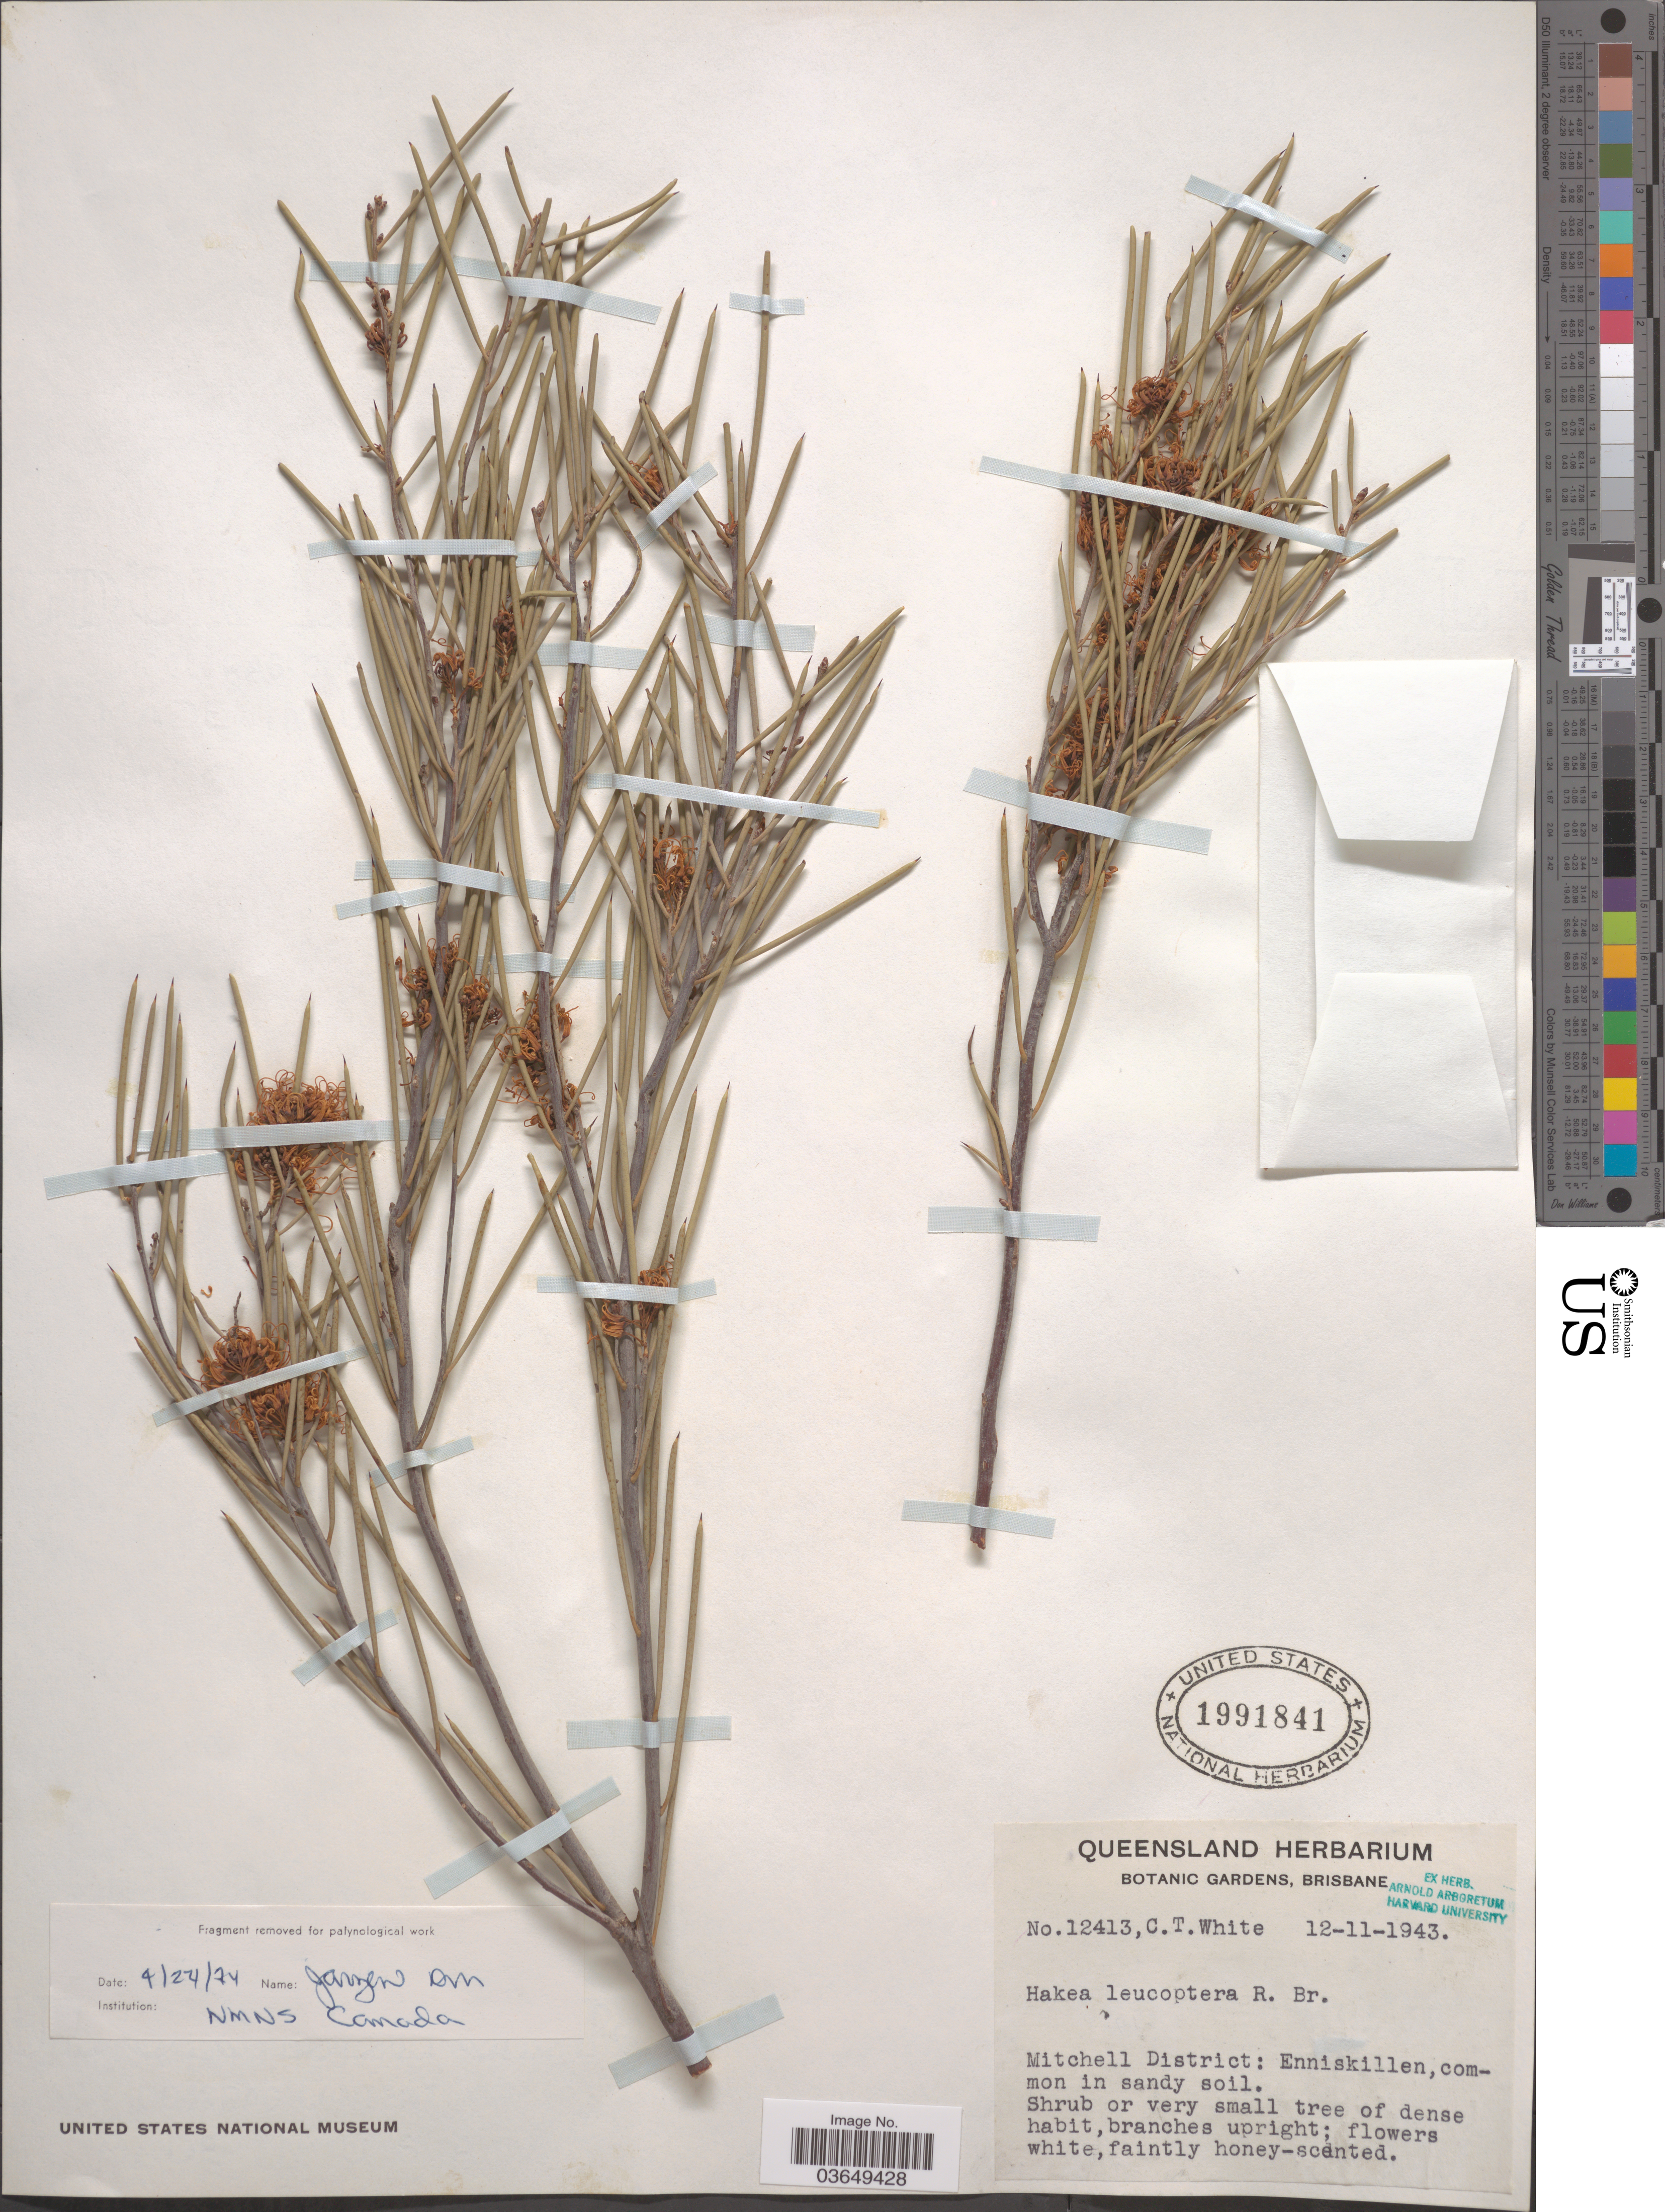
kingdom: Plantae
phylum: Tracheophyta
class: Magnoliopsida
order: Proteales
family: Proteaceae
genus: Hakea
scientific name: Hakea leucoptera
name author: R. Br.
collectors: C. T. White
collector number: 12413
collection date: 1943-11-12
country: Australia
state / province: Queensland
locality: Mitchell District: Enniskillen.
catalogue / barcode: US 1991841